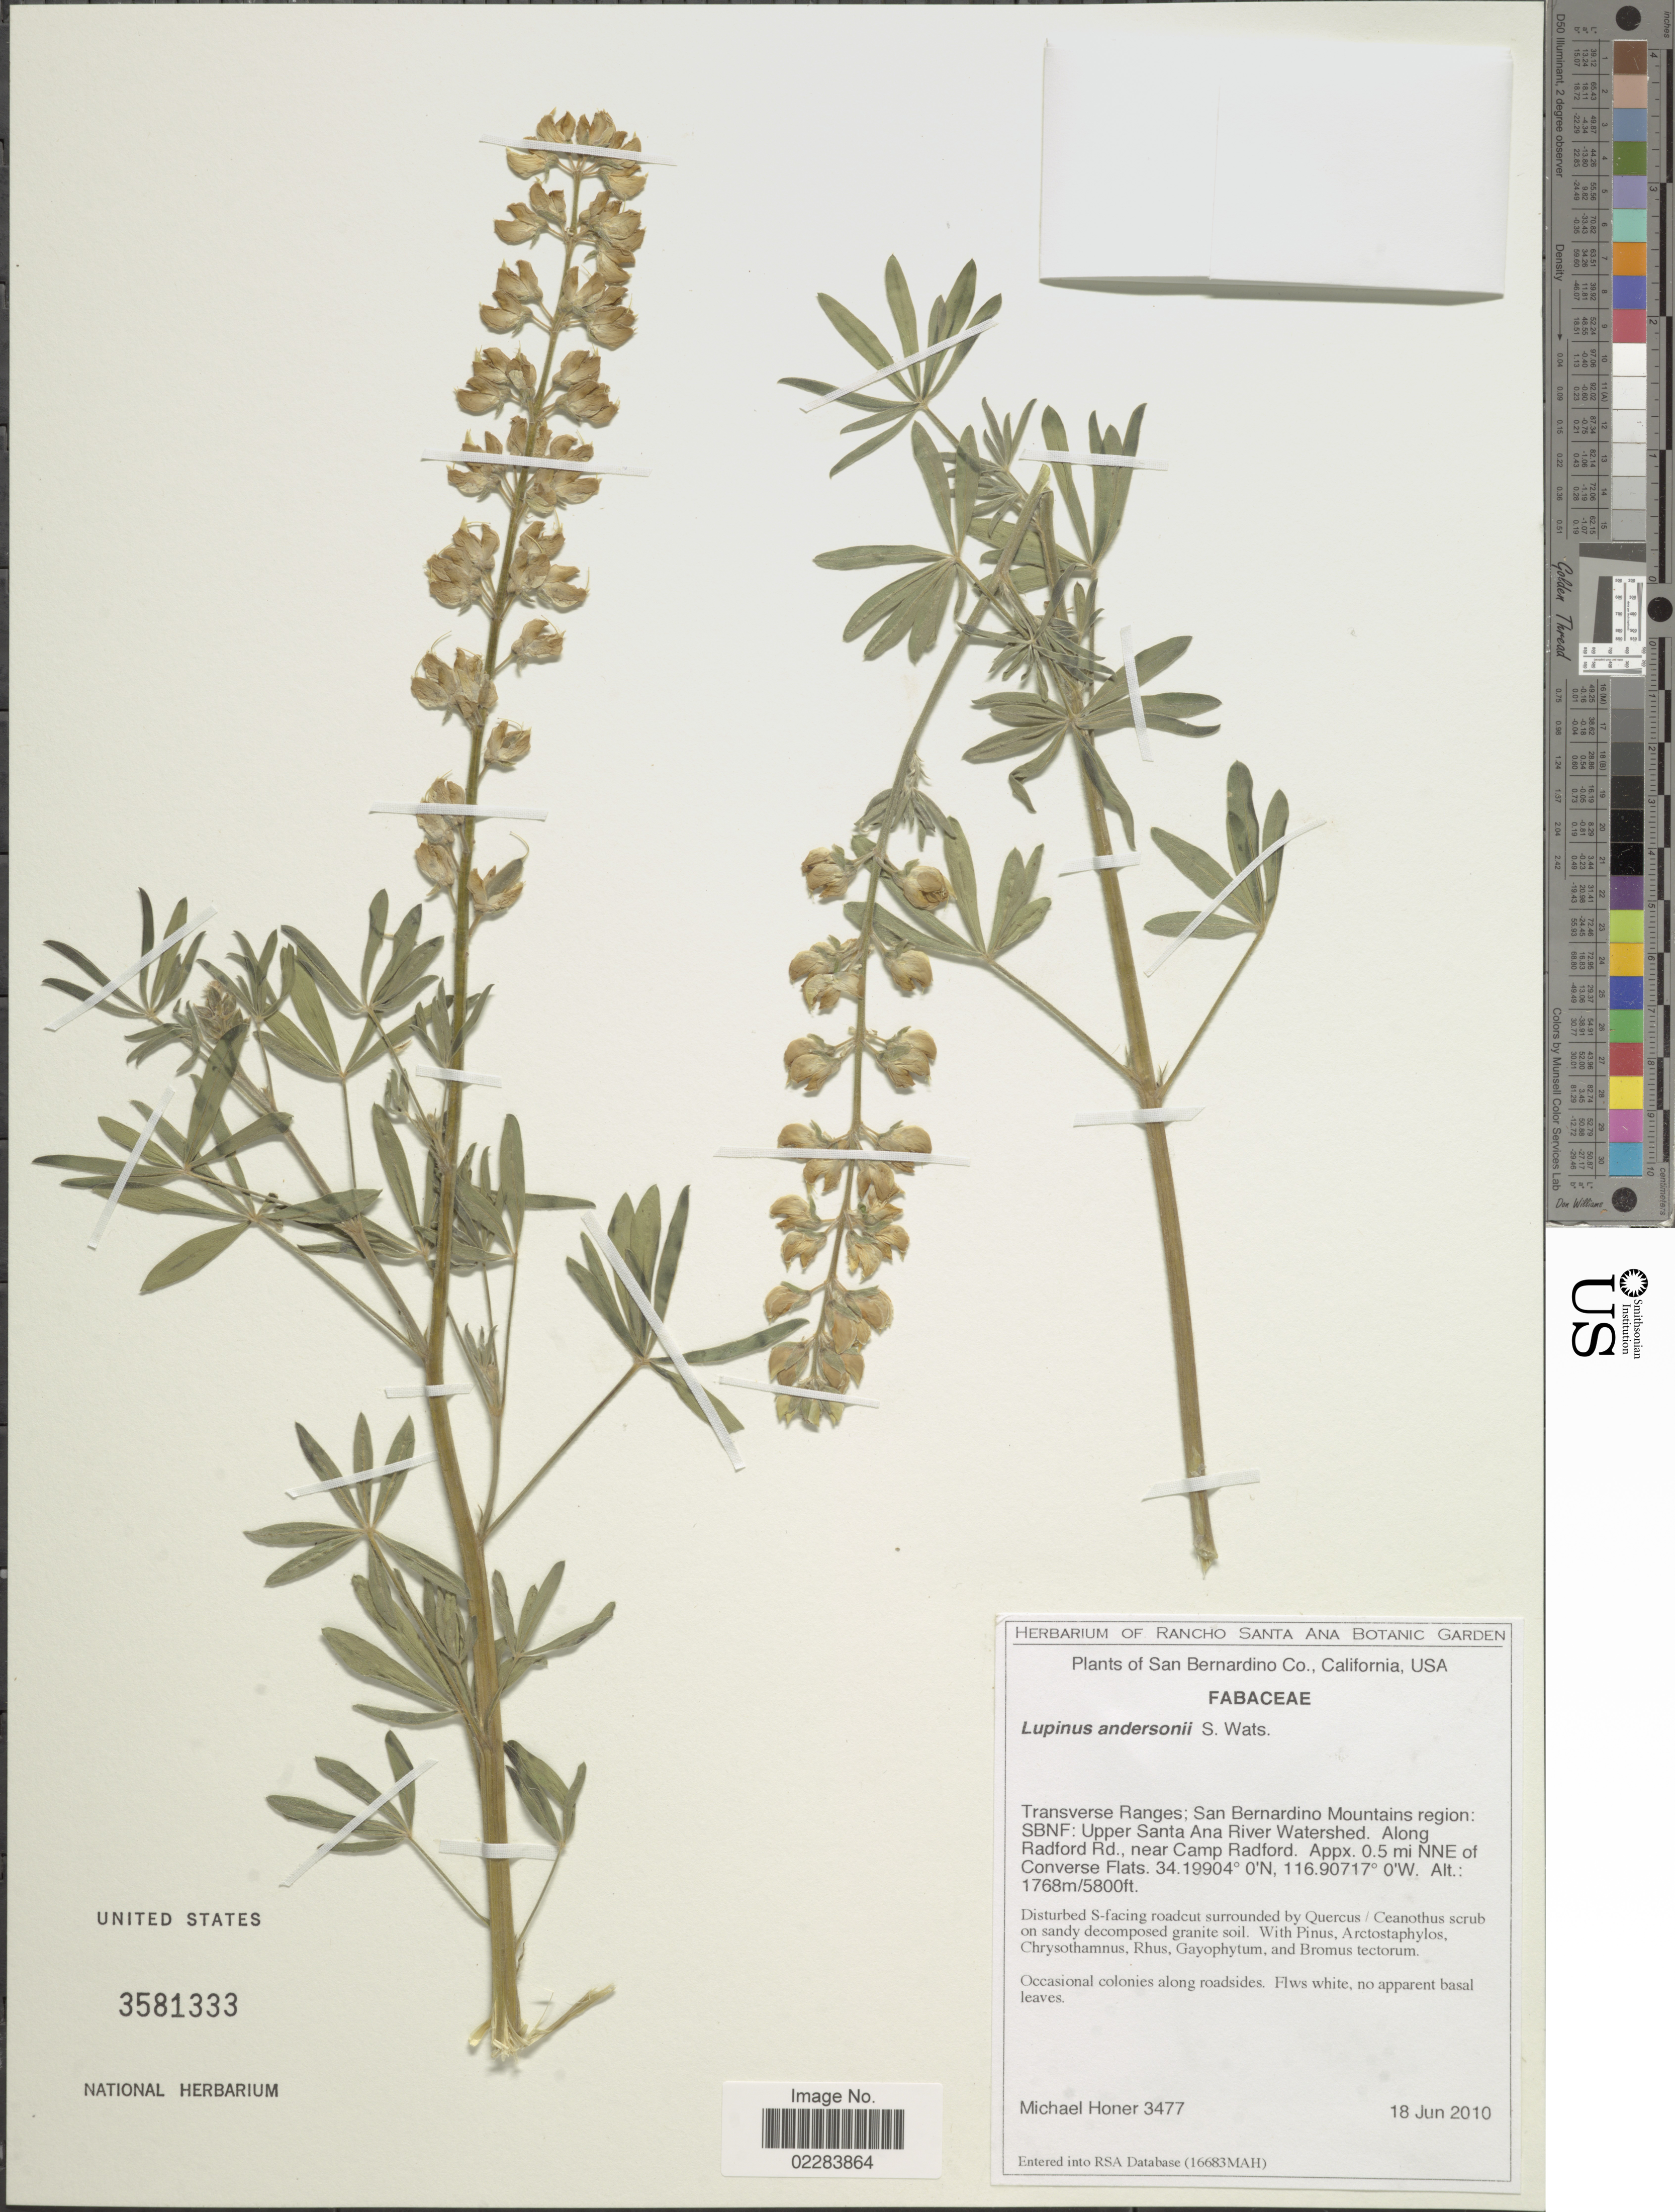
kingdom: Plantae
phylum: Tracheophyta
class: Magnoliopsida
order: Fabales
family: Fabaceae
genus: Lupinus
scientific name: Lupinus andersonii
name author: S. Watson in C. King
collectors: M. Höner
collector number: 3477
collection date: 2010-06-18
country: United States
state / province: California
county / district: San Bernardino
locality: San Bernardino Co. USA. Transverse Ranges; San Bernardino Mountains region; SBNF: Upper Santa Ana River Watershed. Along Radford Rd., near Camp Radford. Appx. 0.5 mi NNE of Converse Flats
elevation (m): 1768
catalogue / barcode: US 3581333